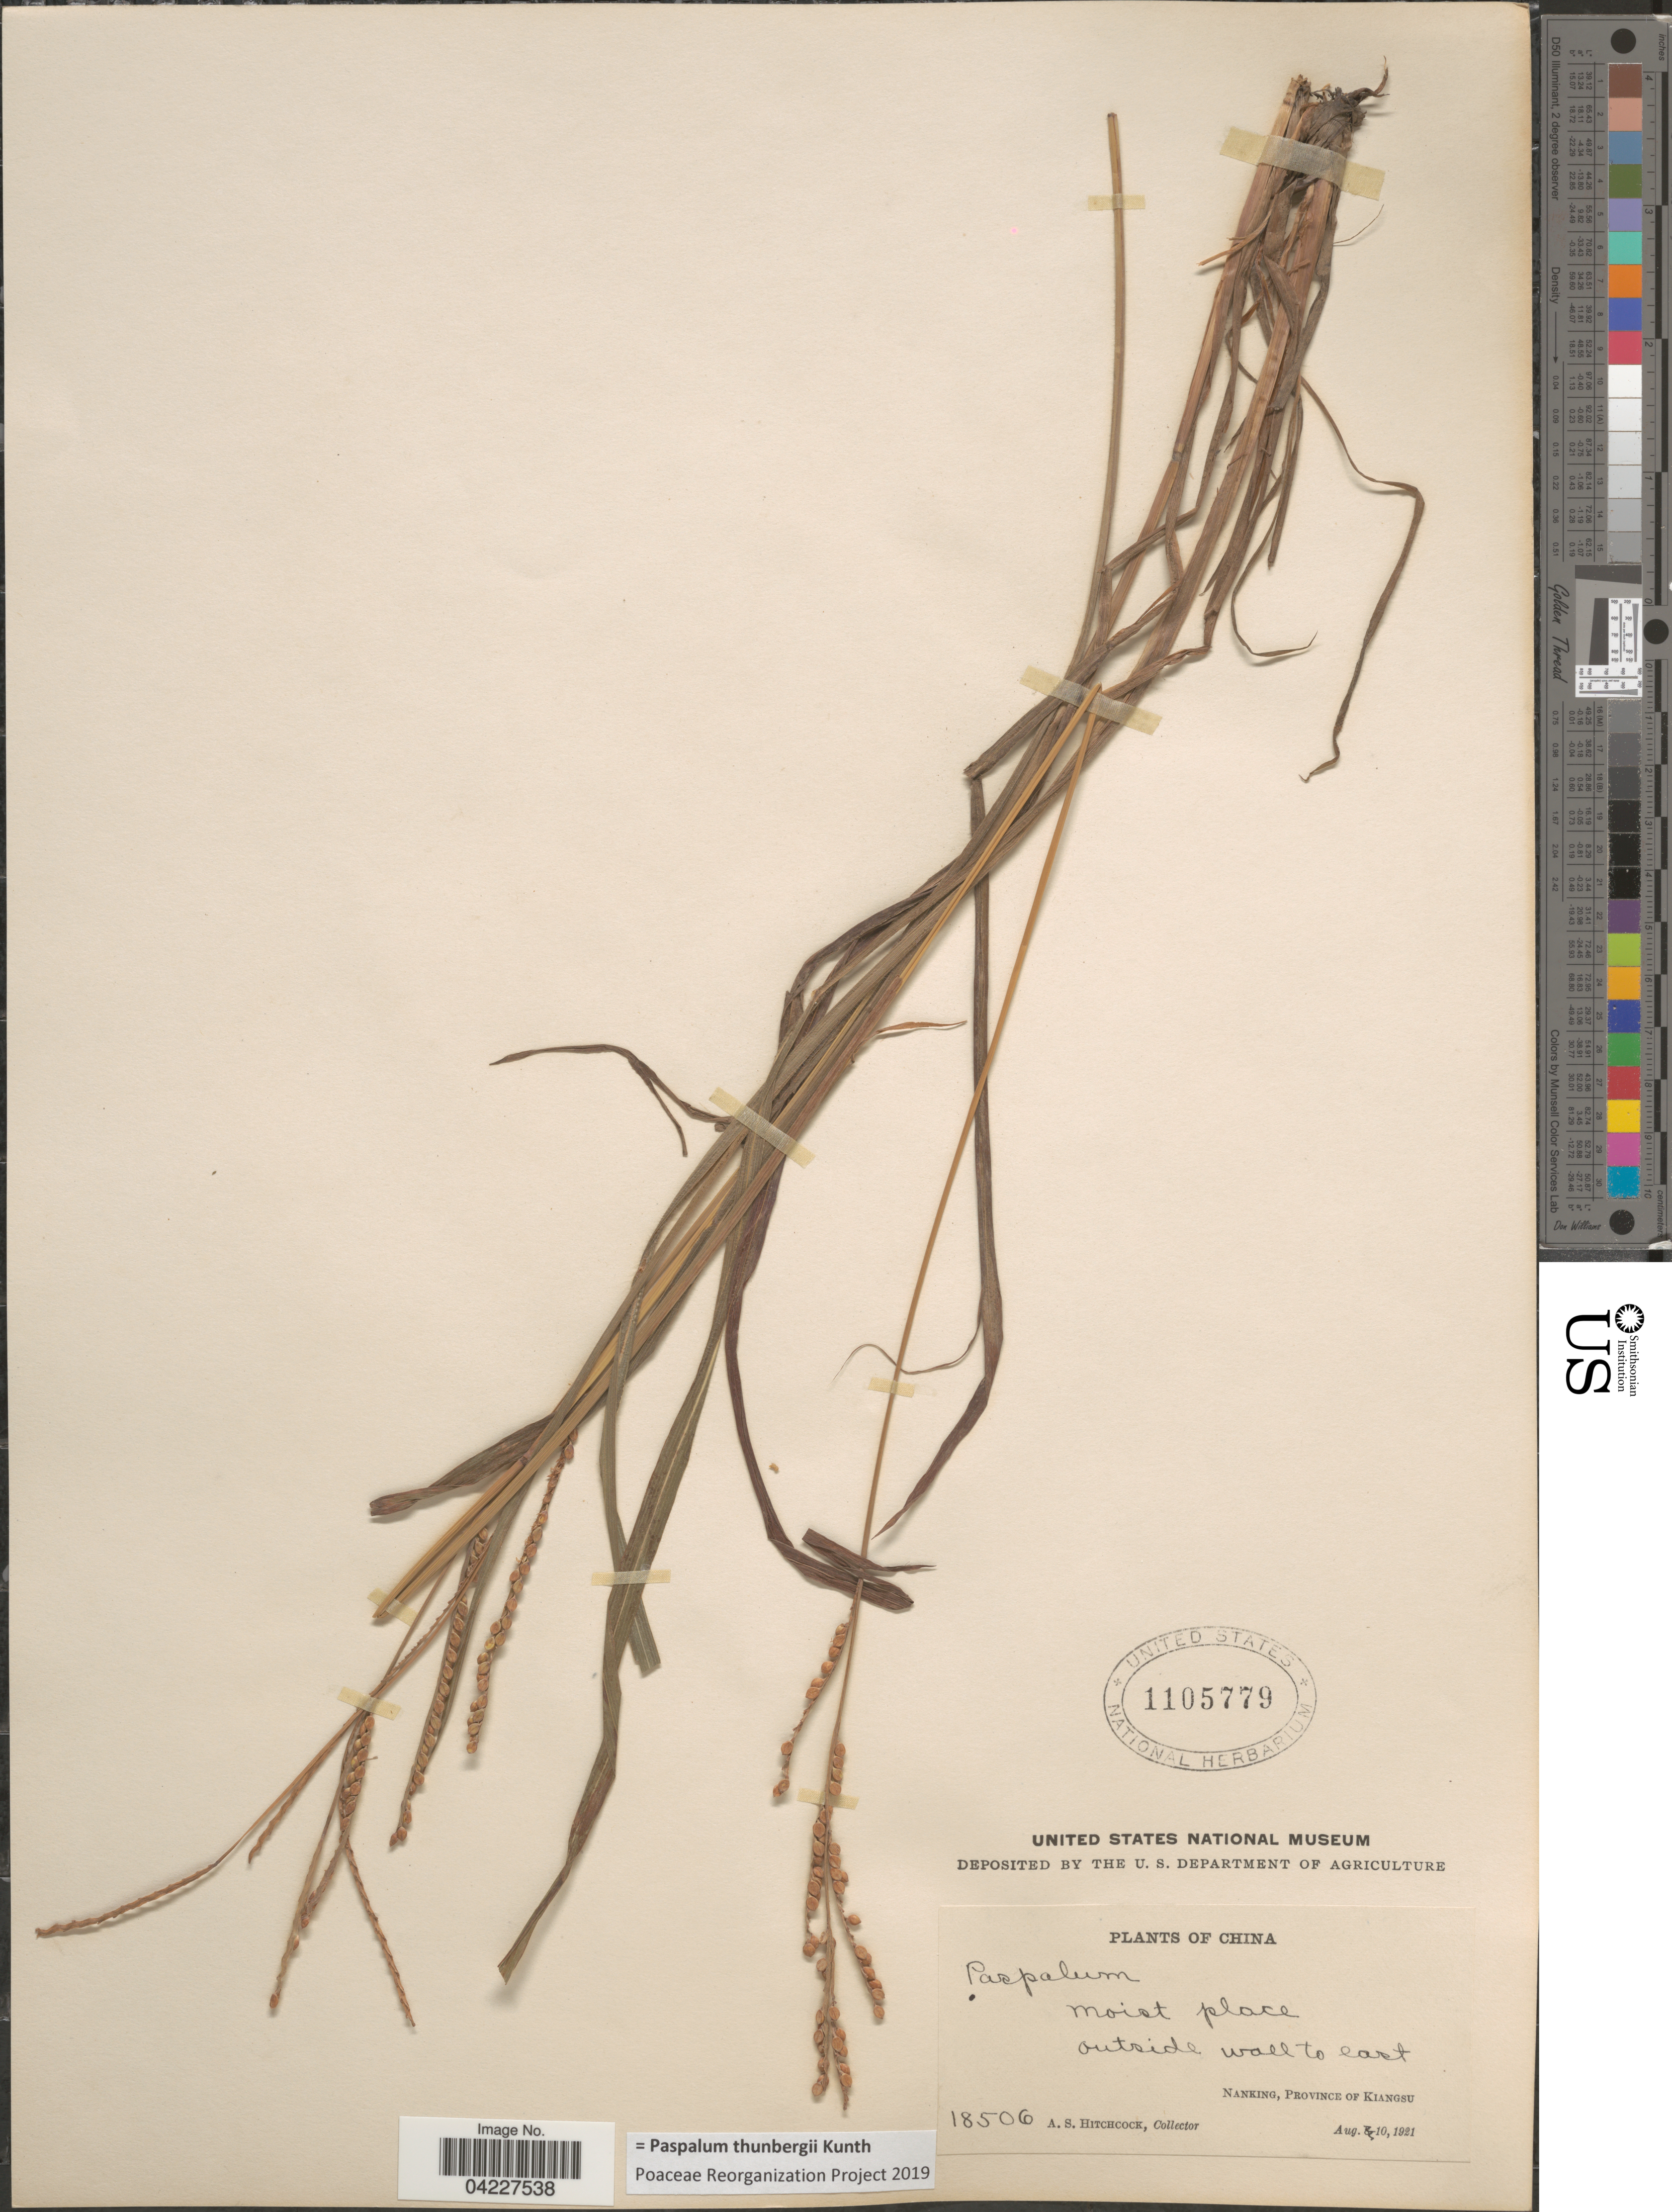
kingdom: Plantae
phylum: Tracheophyta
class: Liliopsida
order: Poales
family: Poaceae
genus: Paspalum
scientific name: Paspalum thunbergii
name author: Kunth ex Steud.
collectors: A. S. Hitchcock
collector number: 18506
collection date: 1921-08-10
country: China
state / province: Jiangsu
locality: Outside wall to east. Nanking, Province of Kiangsu.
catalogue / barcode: US 1105779